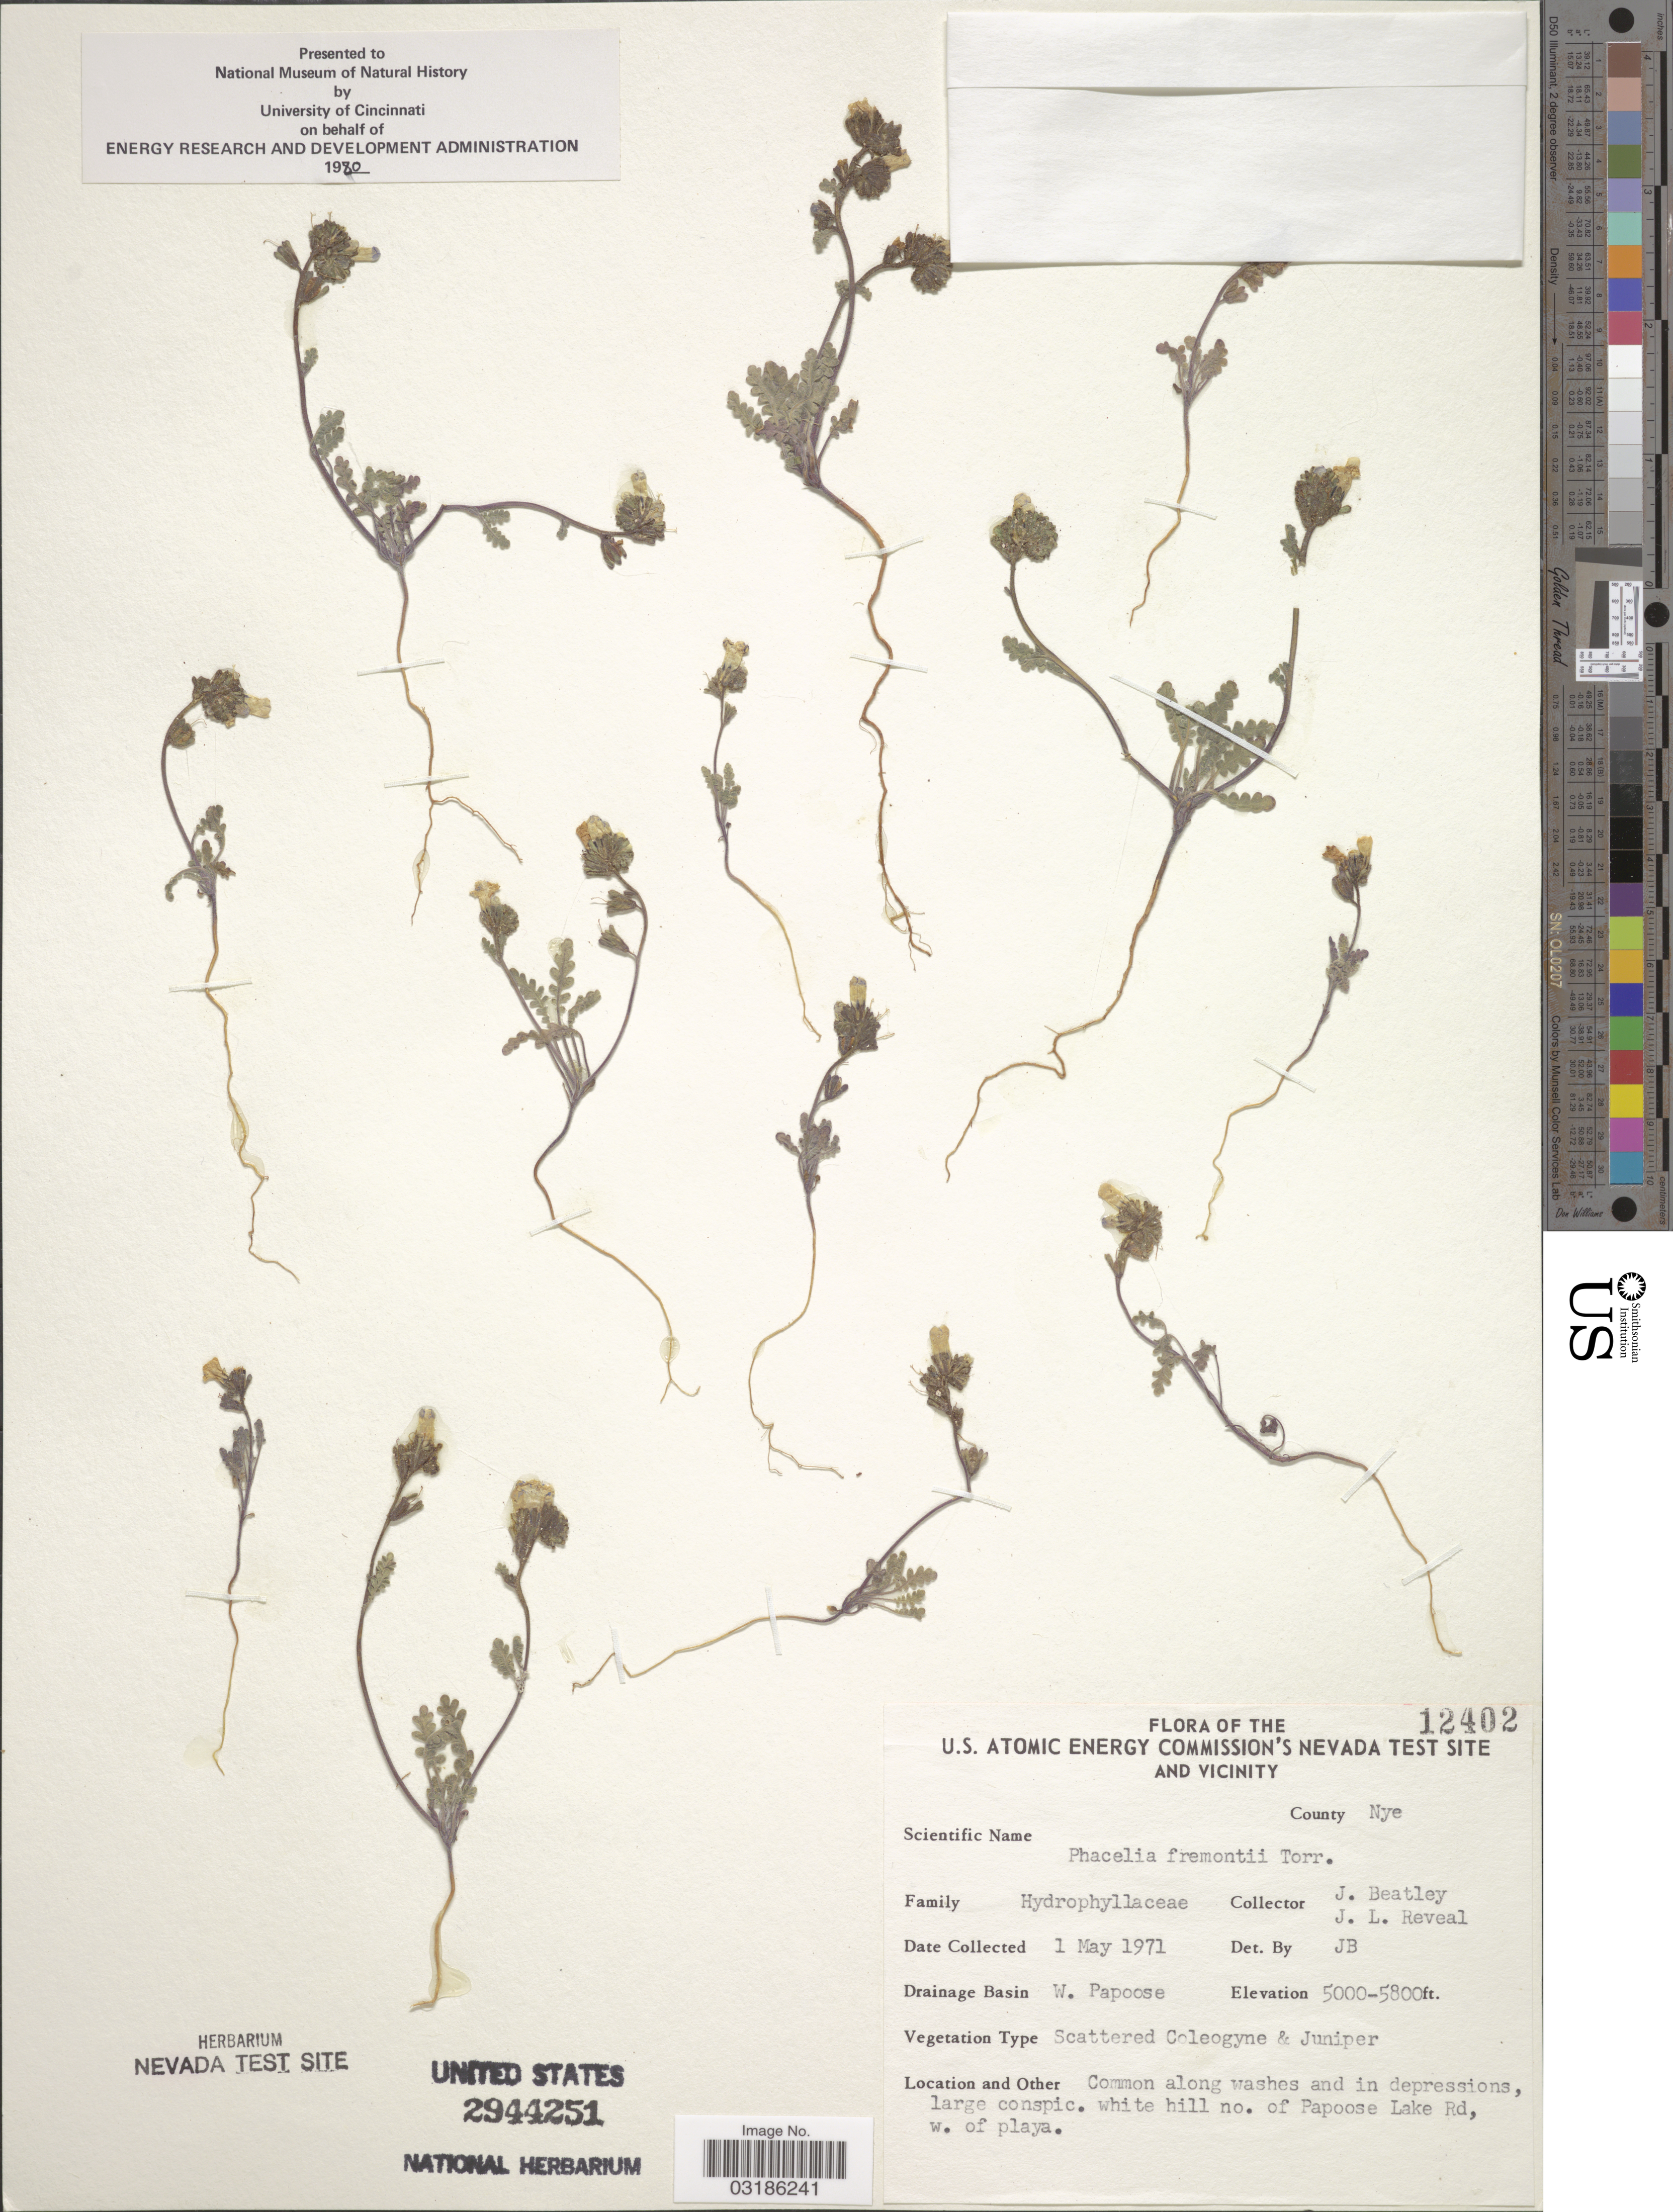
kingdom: Plantae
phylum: Tracheophyta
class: Magnoliopsida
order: Boraginales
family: Hydrophyllaceae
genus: Phacelia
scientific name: Phacelia fremontii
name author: Torr.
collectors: J. C. Beatley & J. L. Reveal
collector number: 12402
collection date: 1971-05-01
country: United States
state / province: Nevada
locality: U.S. Atomic Energy Commission's Nevada Test Site and vicinity. County Nye. Drainage Basin W. Papoose. Large conspic. white hill no. of Papoose Lake Rd, w. of playa.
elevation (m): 1524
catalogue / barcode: US 2944251